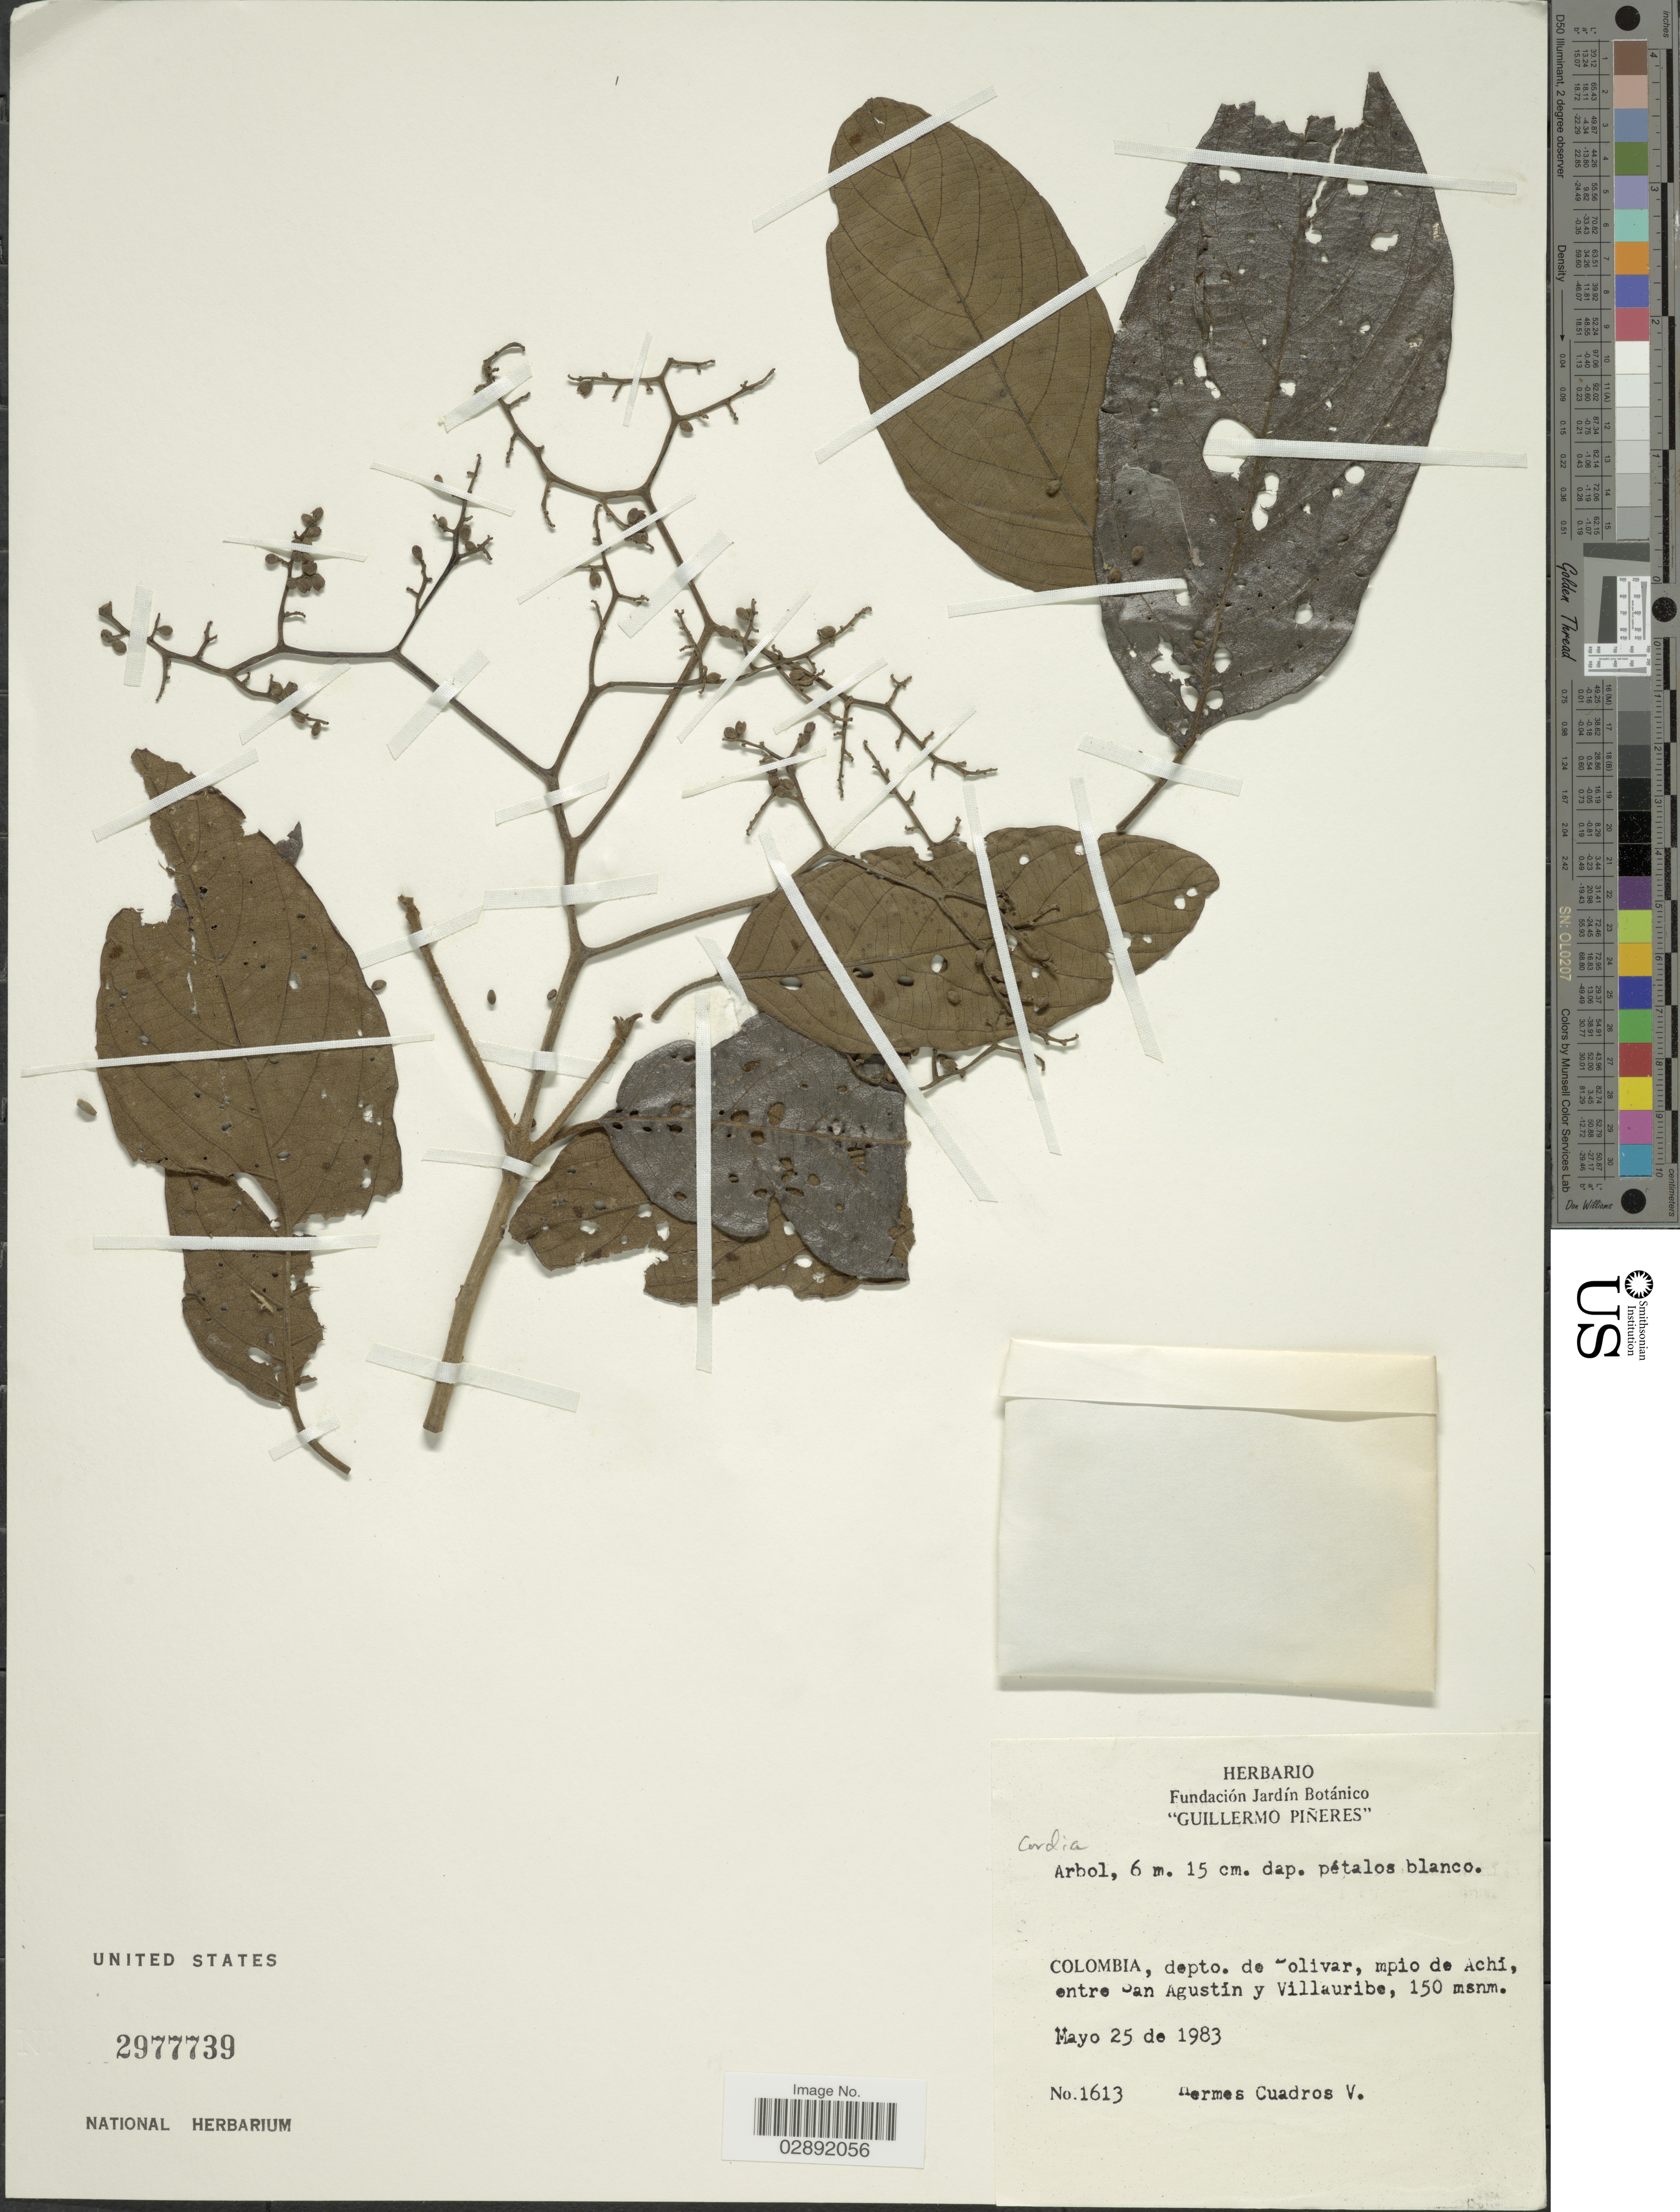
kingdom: Plantae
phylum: Tracheophyta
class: Magnoliopsida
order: Boraginales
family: Cordiaceae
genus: Cordia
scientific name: Cordia sp.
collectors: H. Cuadros V.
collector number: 1613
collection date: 1983-05-25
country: Colombia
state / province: Bolívar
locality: Depto. de Bolivar, mpio de Achí, entre San Agustín y Villauribe.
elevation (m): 150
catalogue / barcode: US 2977739